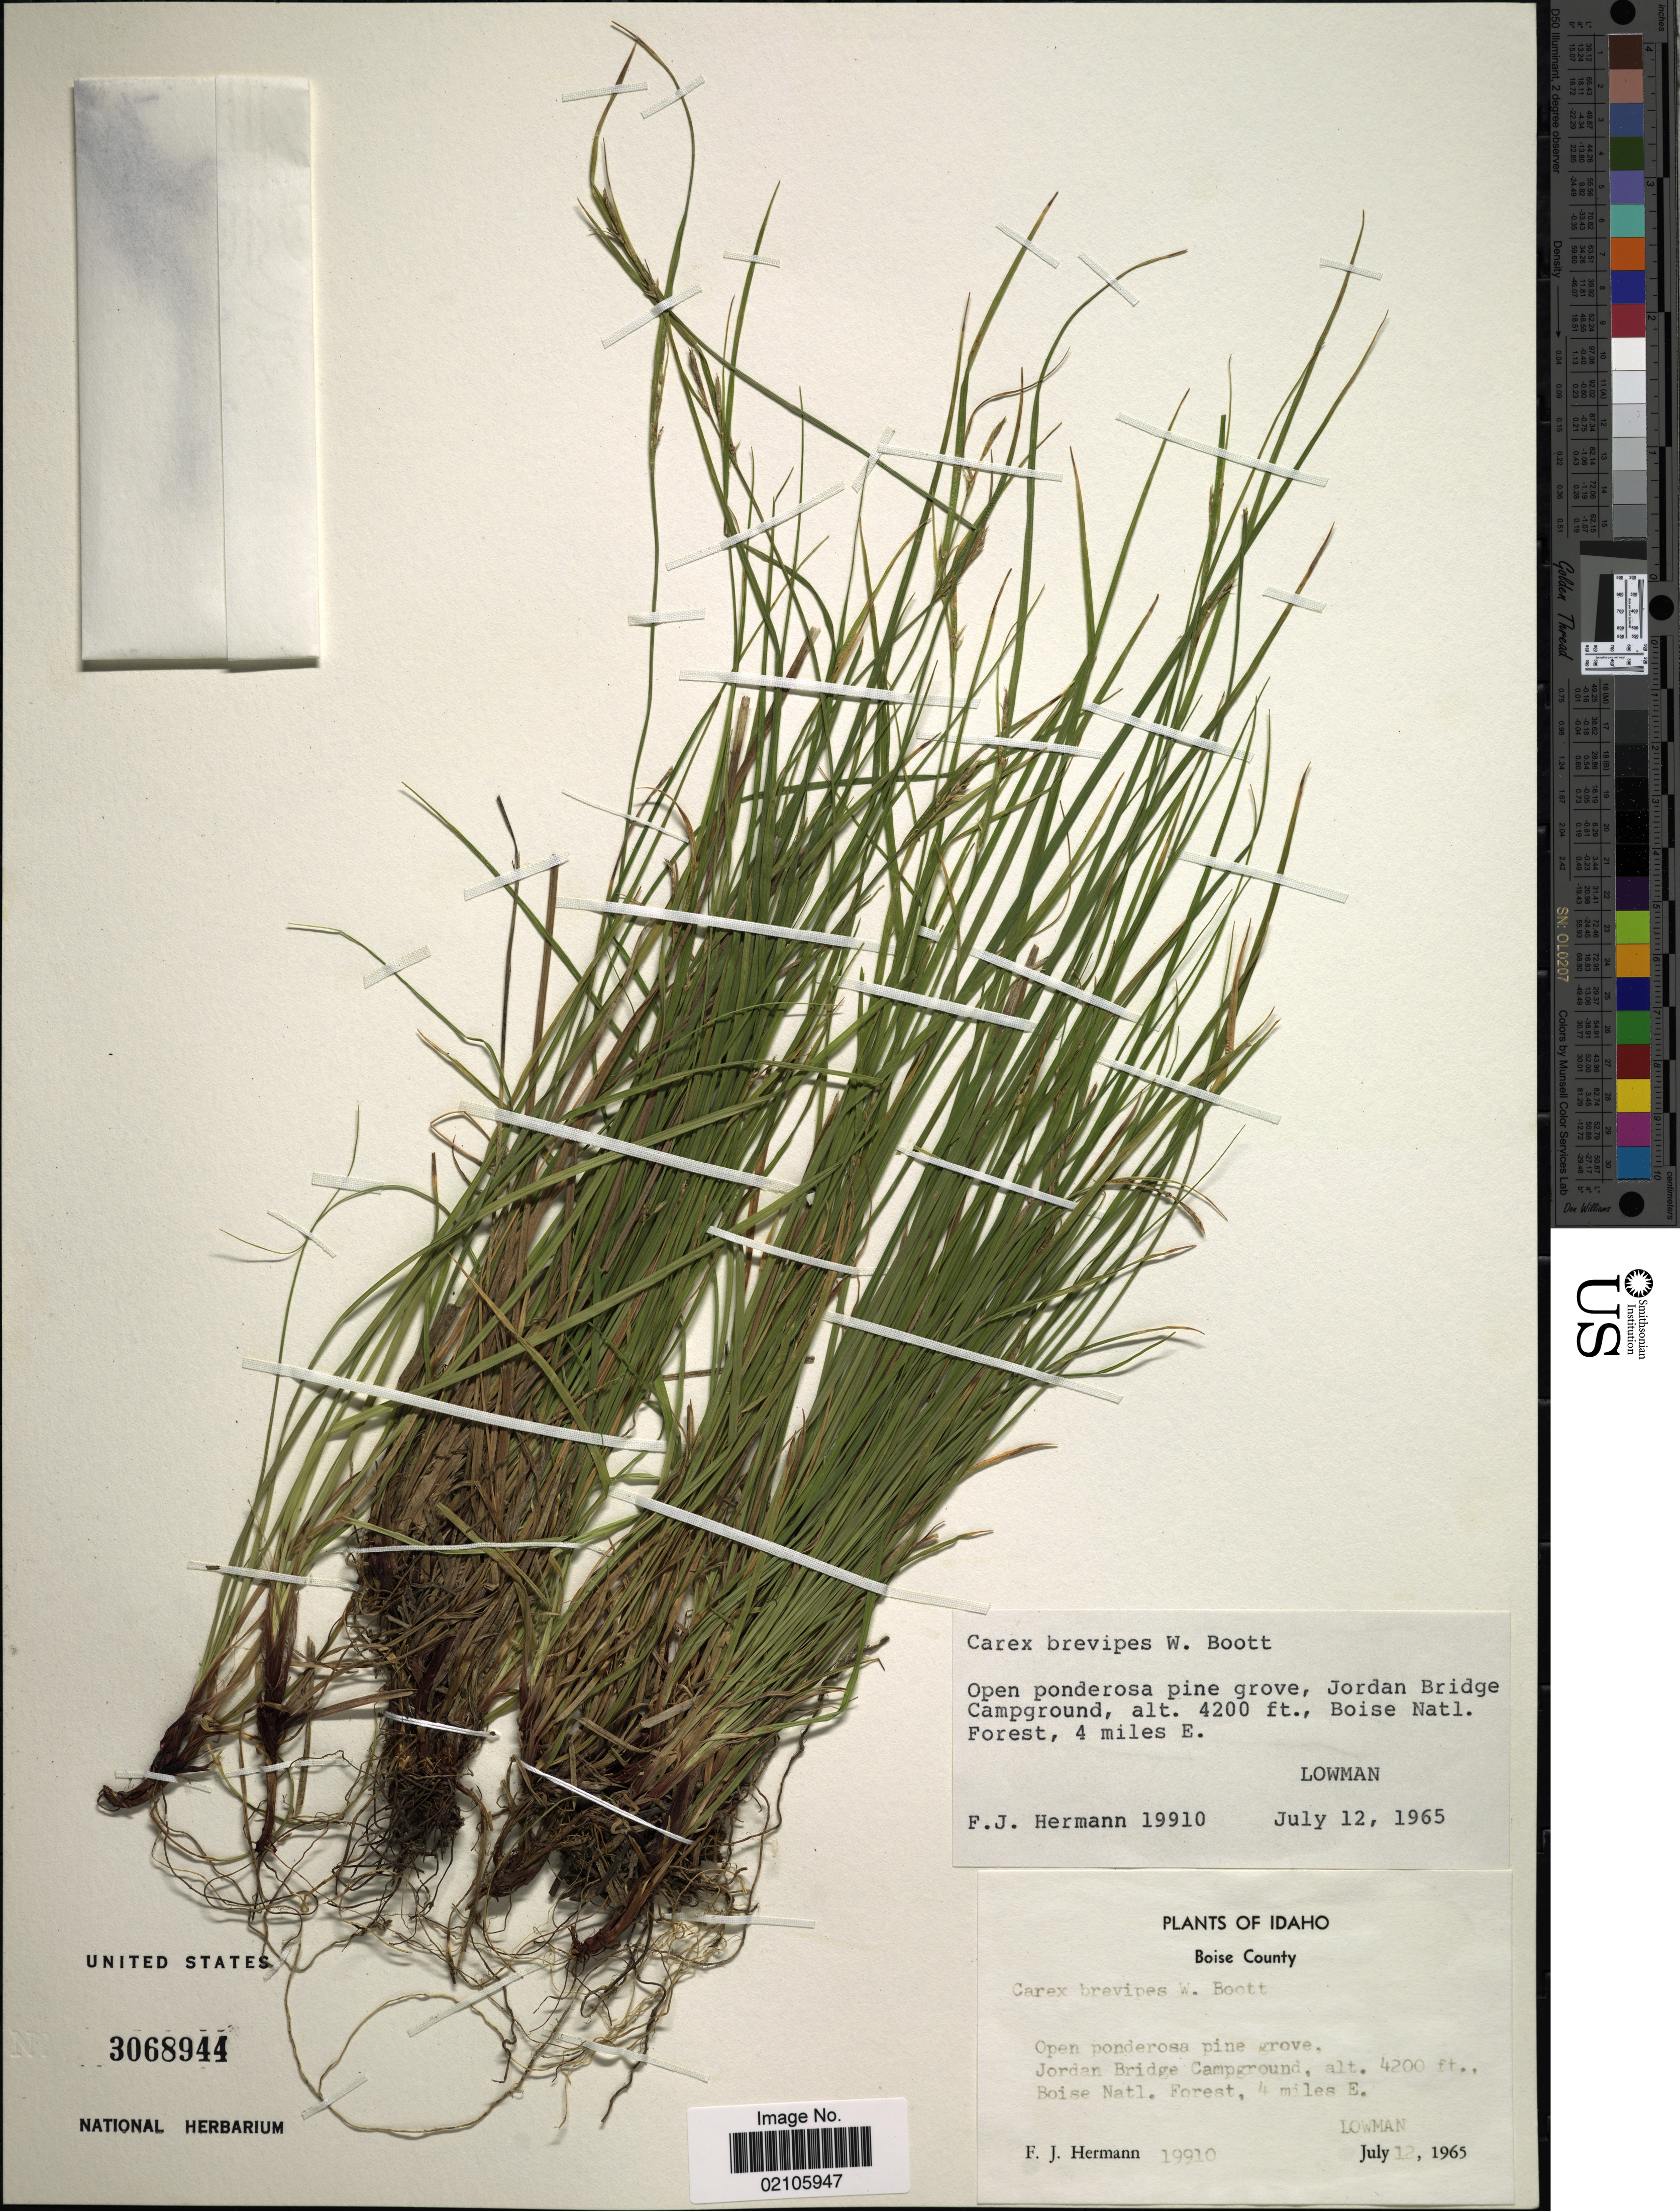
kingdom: Plantae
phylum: Tracheophyta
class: Liliopsida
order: Poales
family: Cyperaceae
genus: Carex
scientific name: Carex rossii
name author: Boott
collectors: F. J. Hermann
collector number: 19910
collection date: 1965-07-12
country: United States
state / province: Idaho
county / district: Boise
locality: Boise County. Jordan Bridge Campground. Boise natl. Forest, 4 miles E. Lowman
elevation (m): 1280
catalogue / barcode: US 3068944